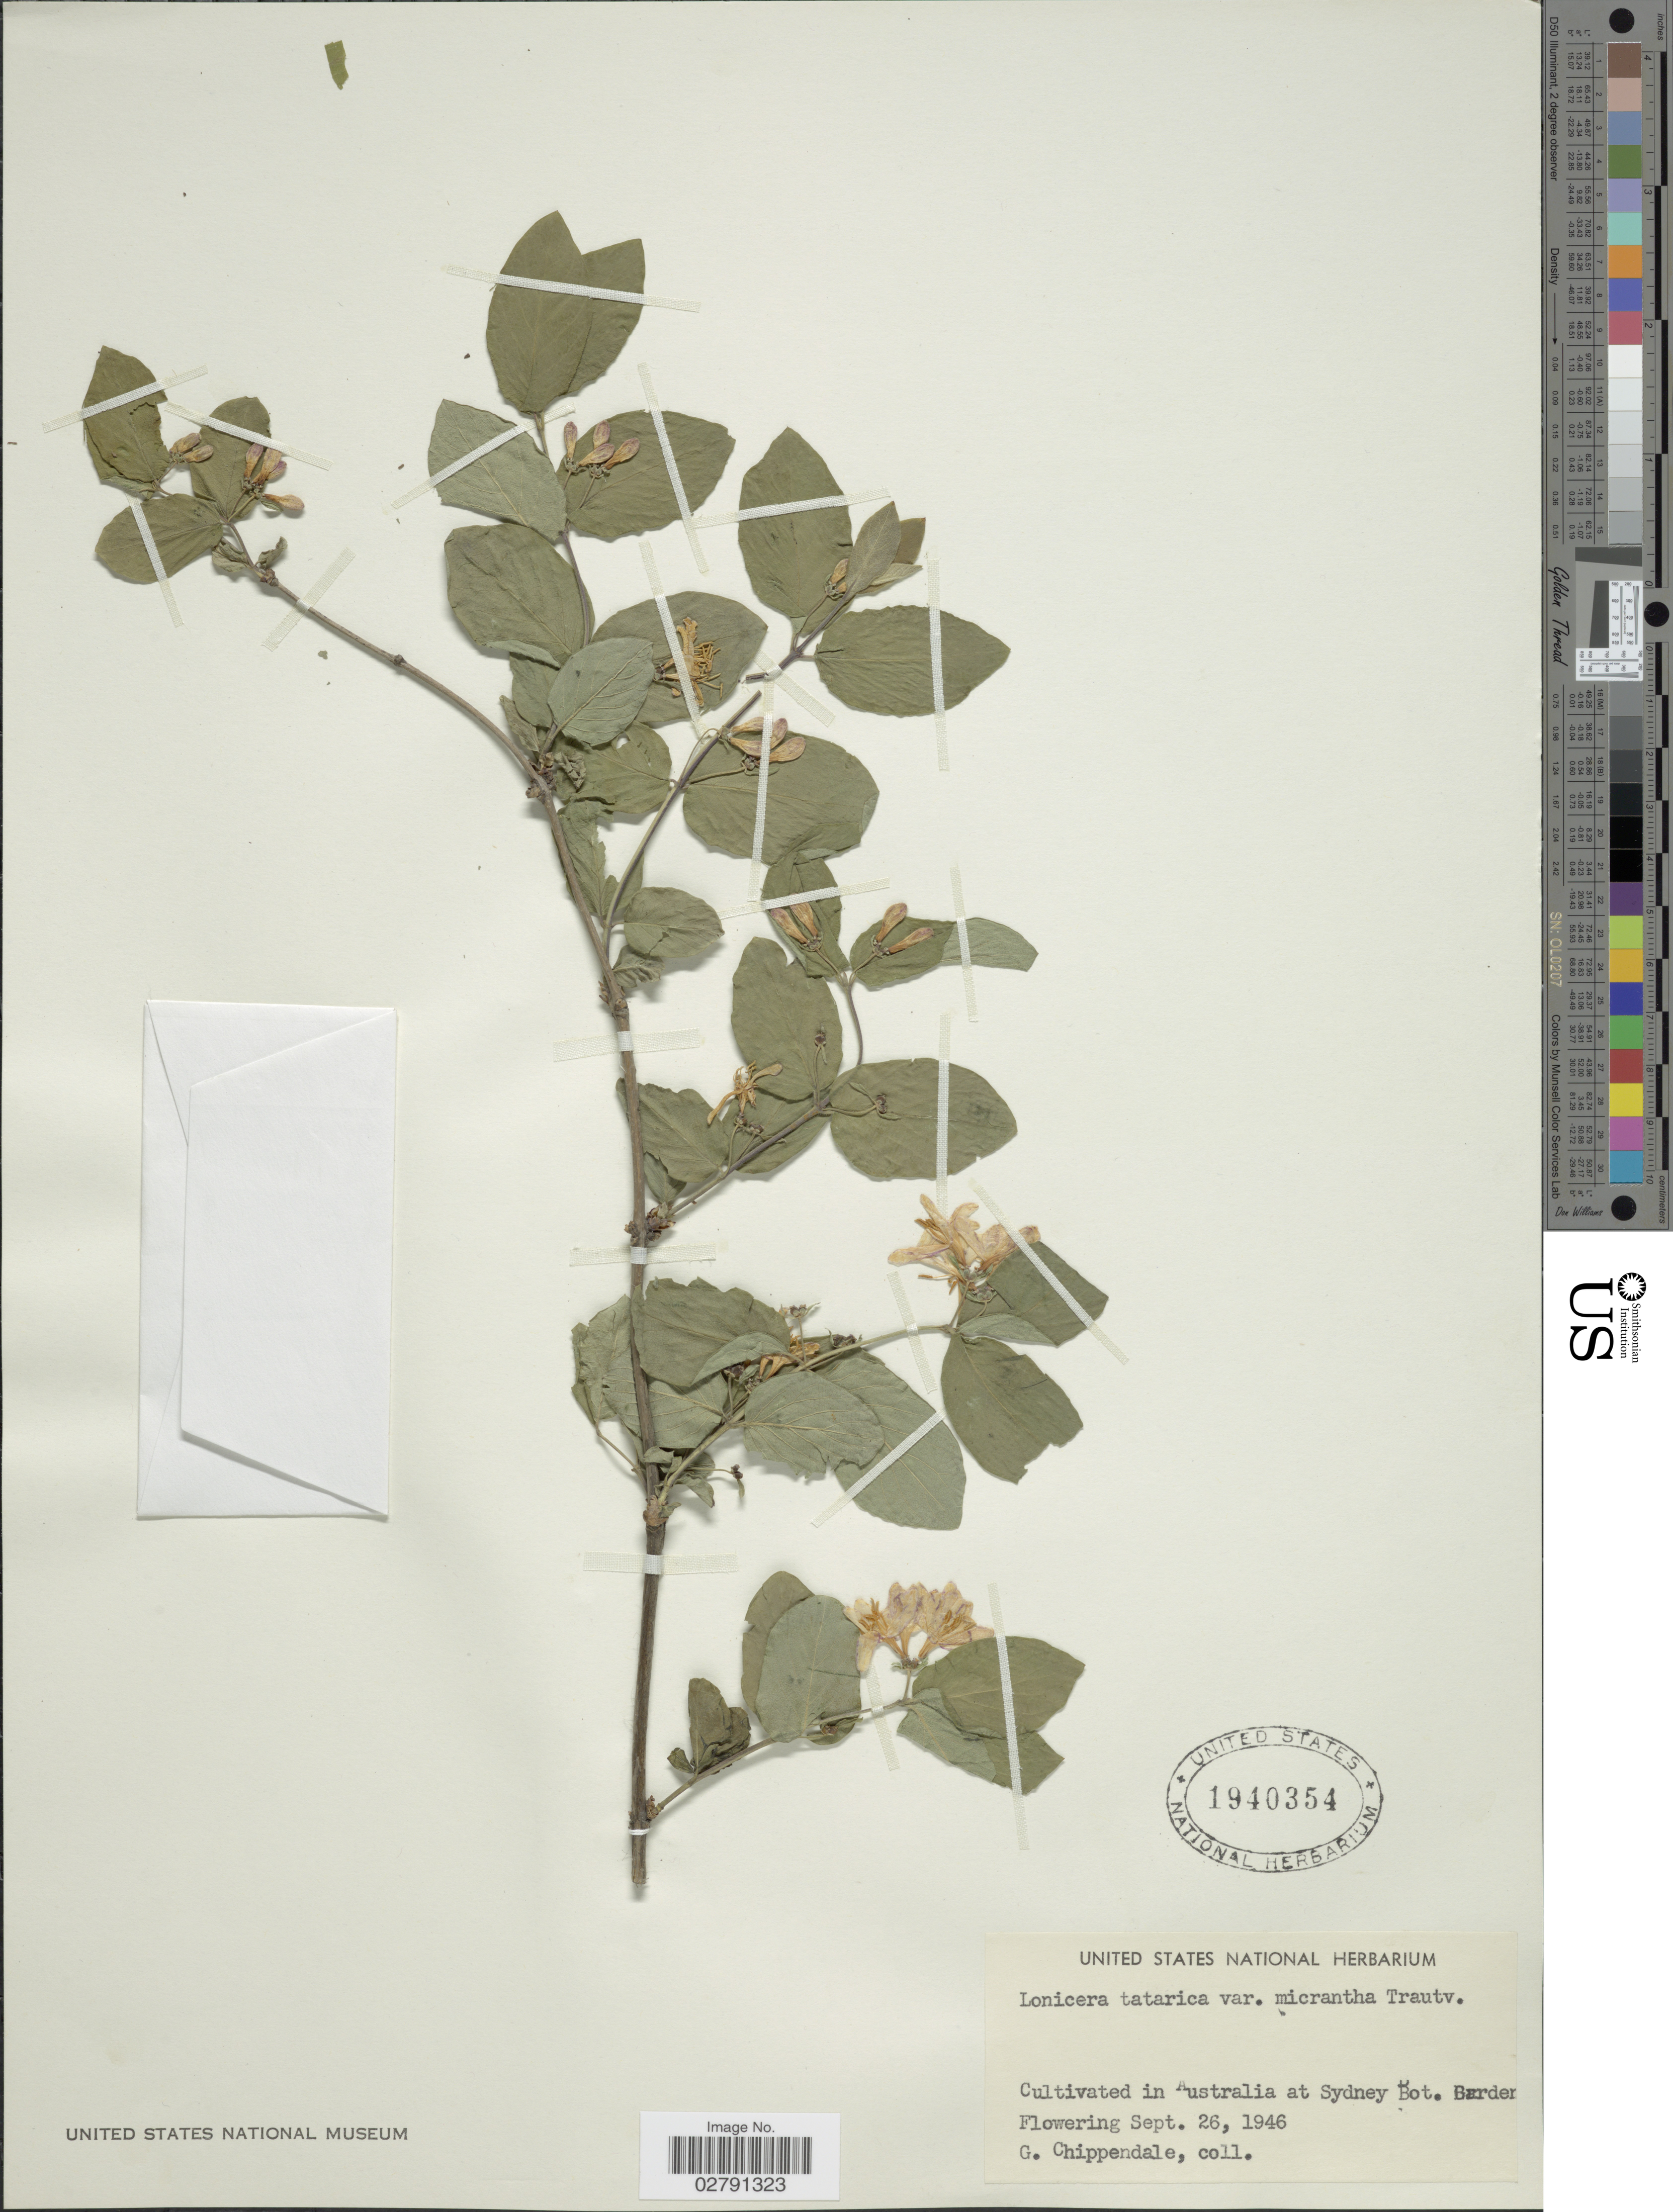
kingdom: Plantae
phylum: Tracheophyta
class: Magnoliopsida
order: Dipsacales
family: Caprifoliaceae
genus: Lonicera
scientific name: Lonicera tatarica var. micrantha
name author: Trautv.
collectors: G. Chippendale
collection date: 1946-09-26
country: Australia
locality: Sydney Bot. Garden.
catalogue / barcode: US 1940354